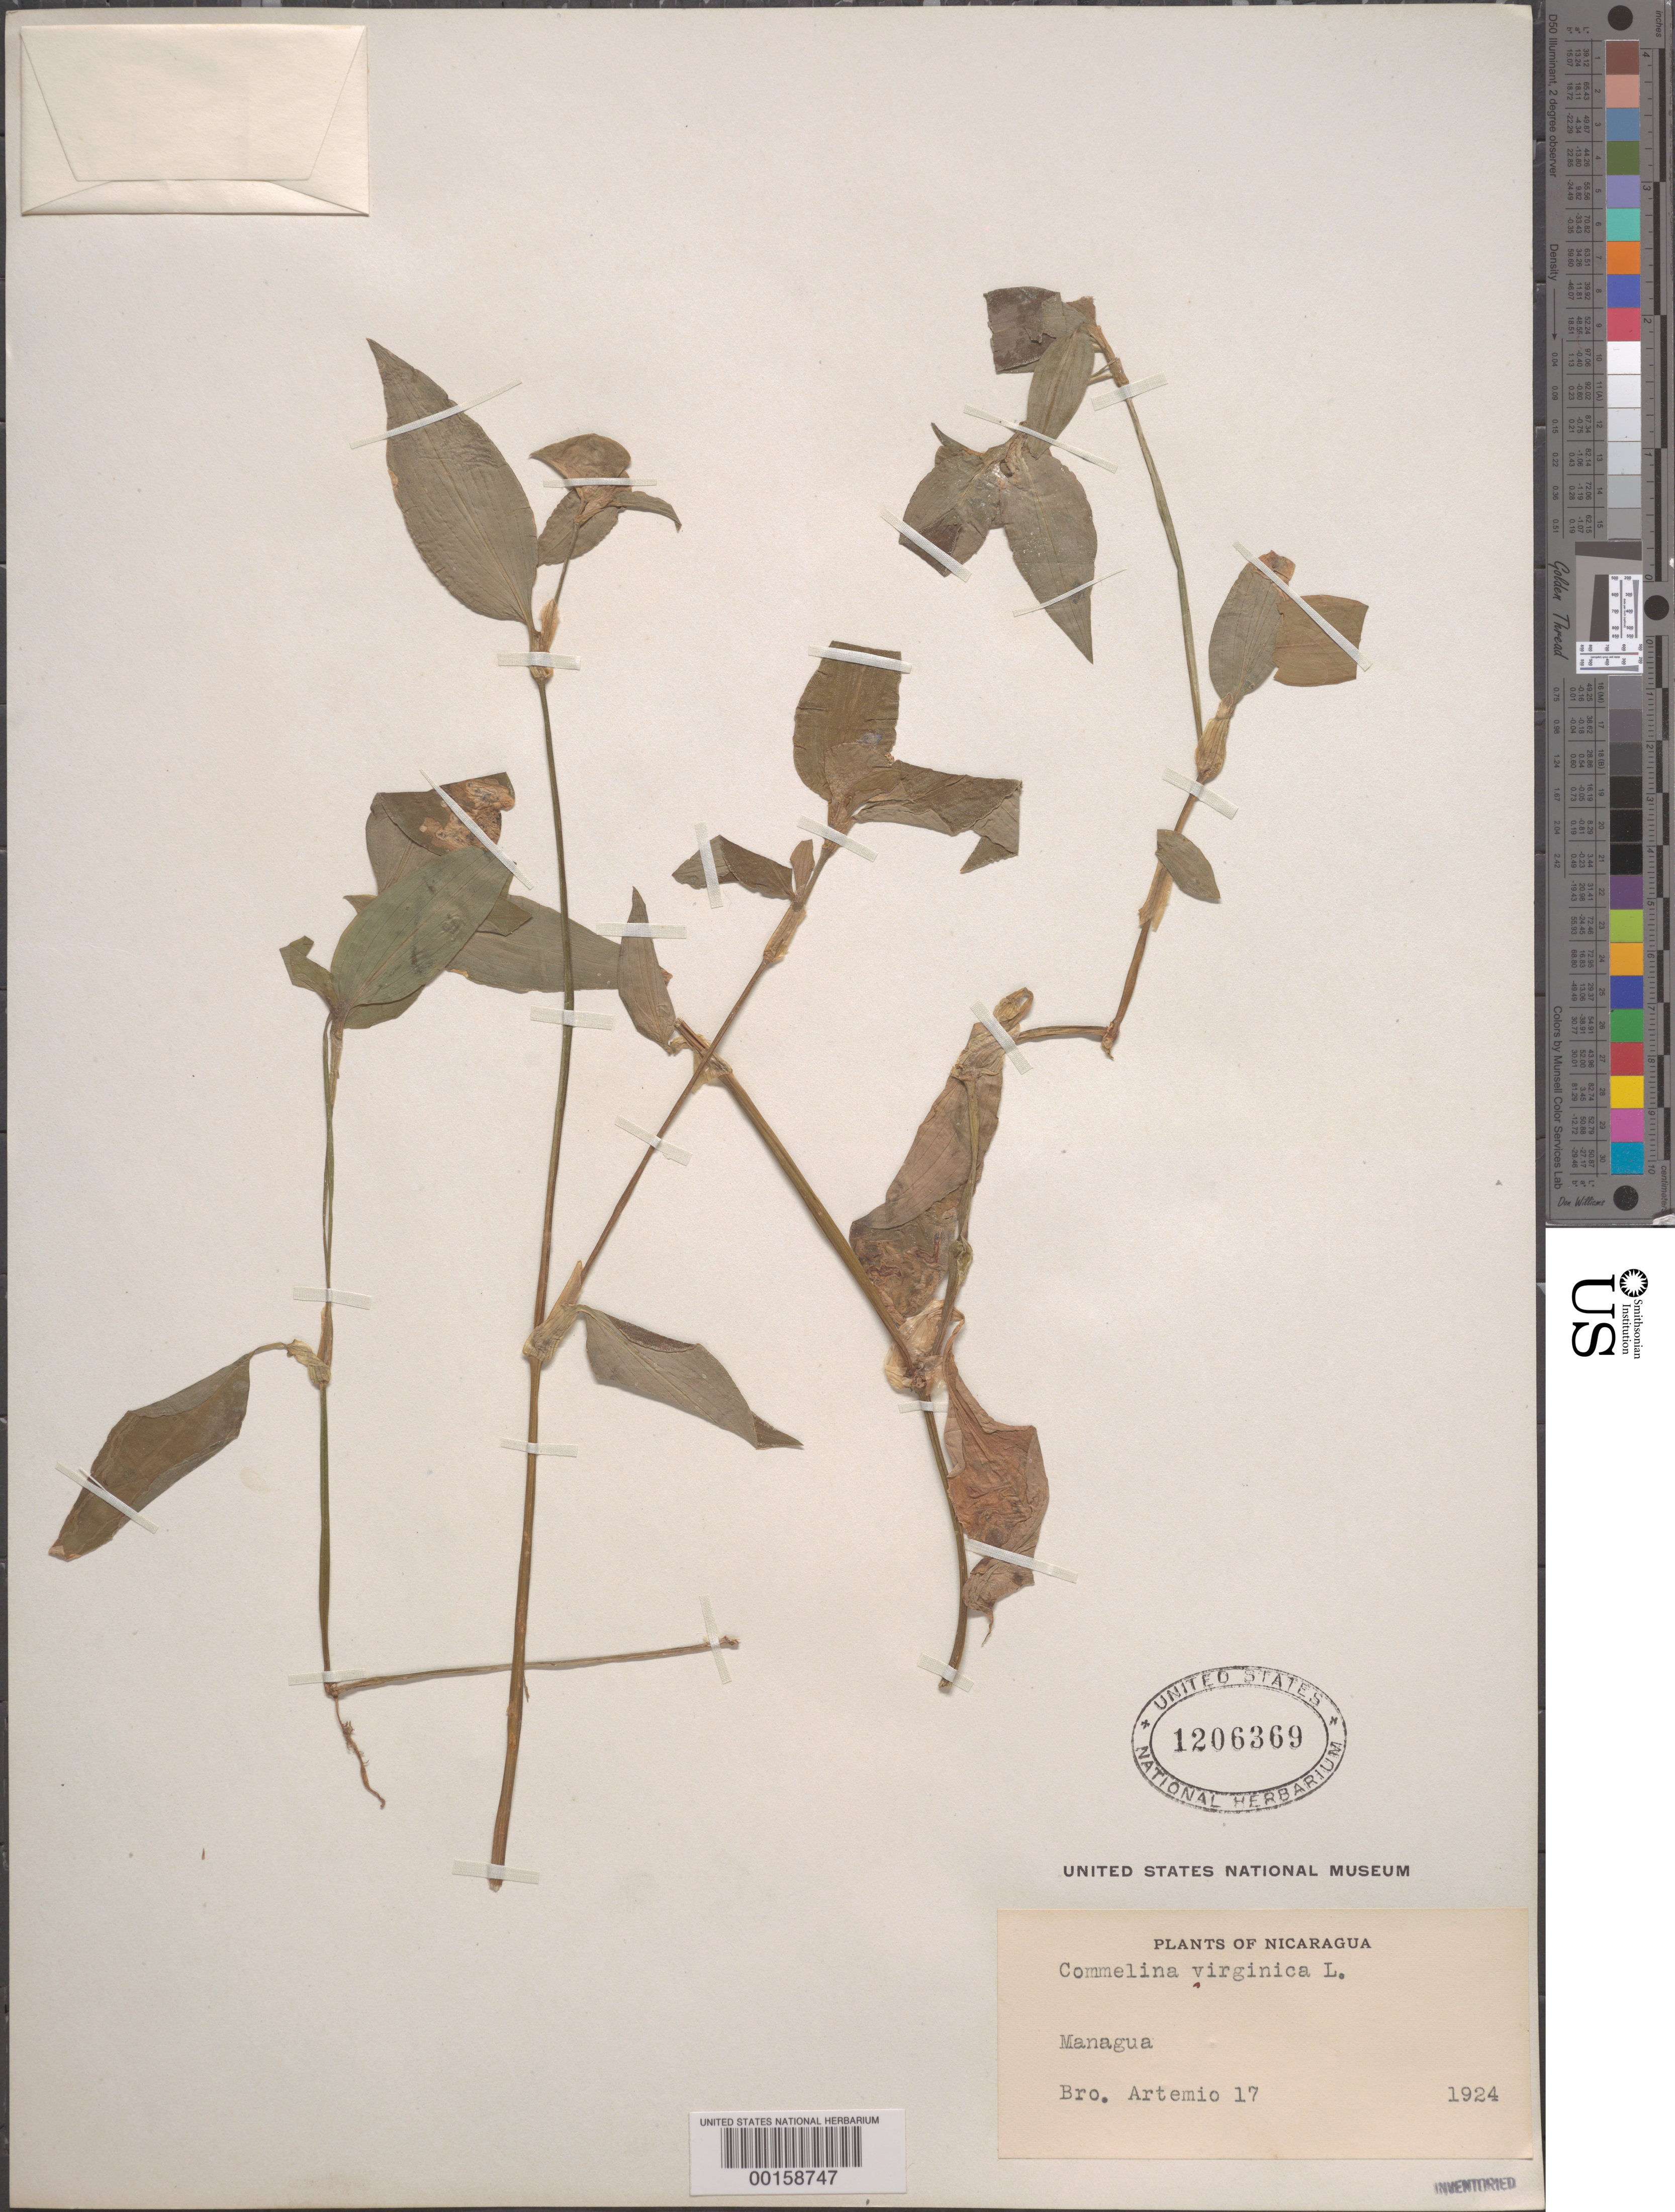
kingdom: Plantae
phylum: Tracheophyta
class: Liliopsida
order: Commelinales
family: Commelinaceae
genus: Commelina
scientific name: Commelina erecta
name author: L.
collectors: B. Artemio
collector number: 17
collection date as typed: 1924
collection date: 1924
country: Nicaragua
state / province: Managua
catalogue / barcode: US 1206369